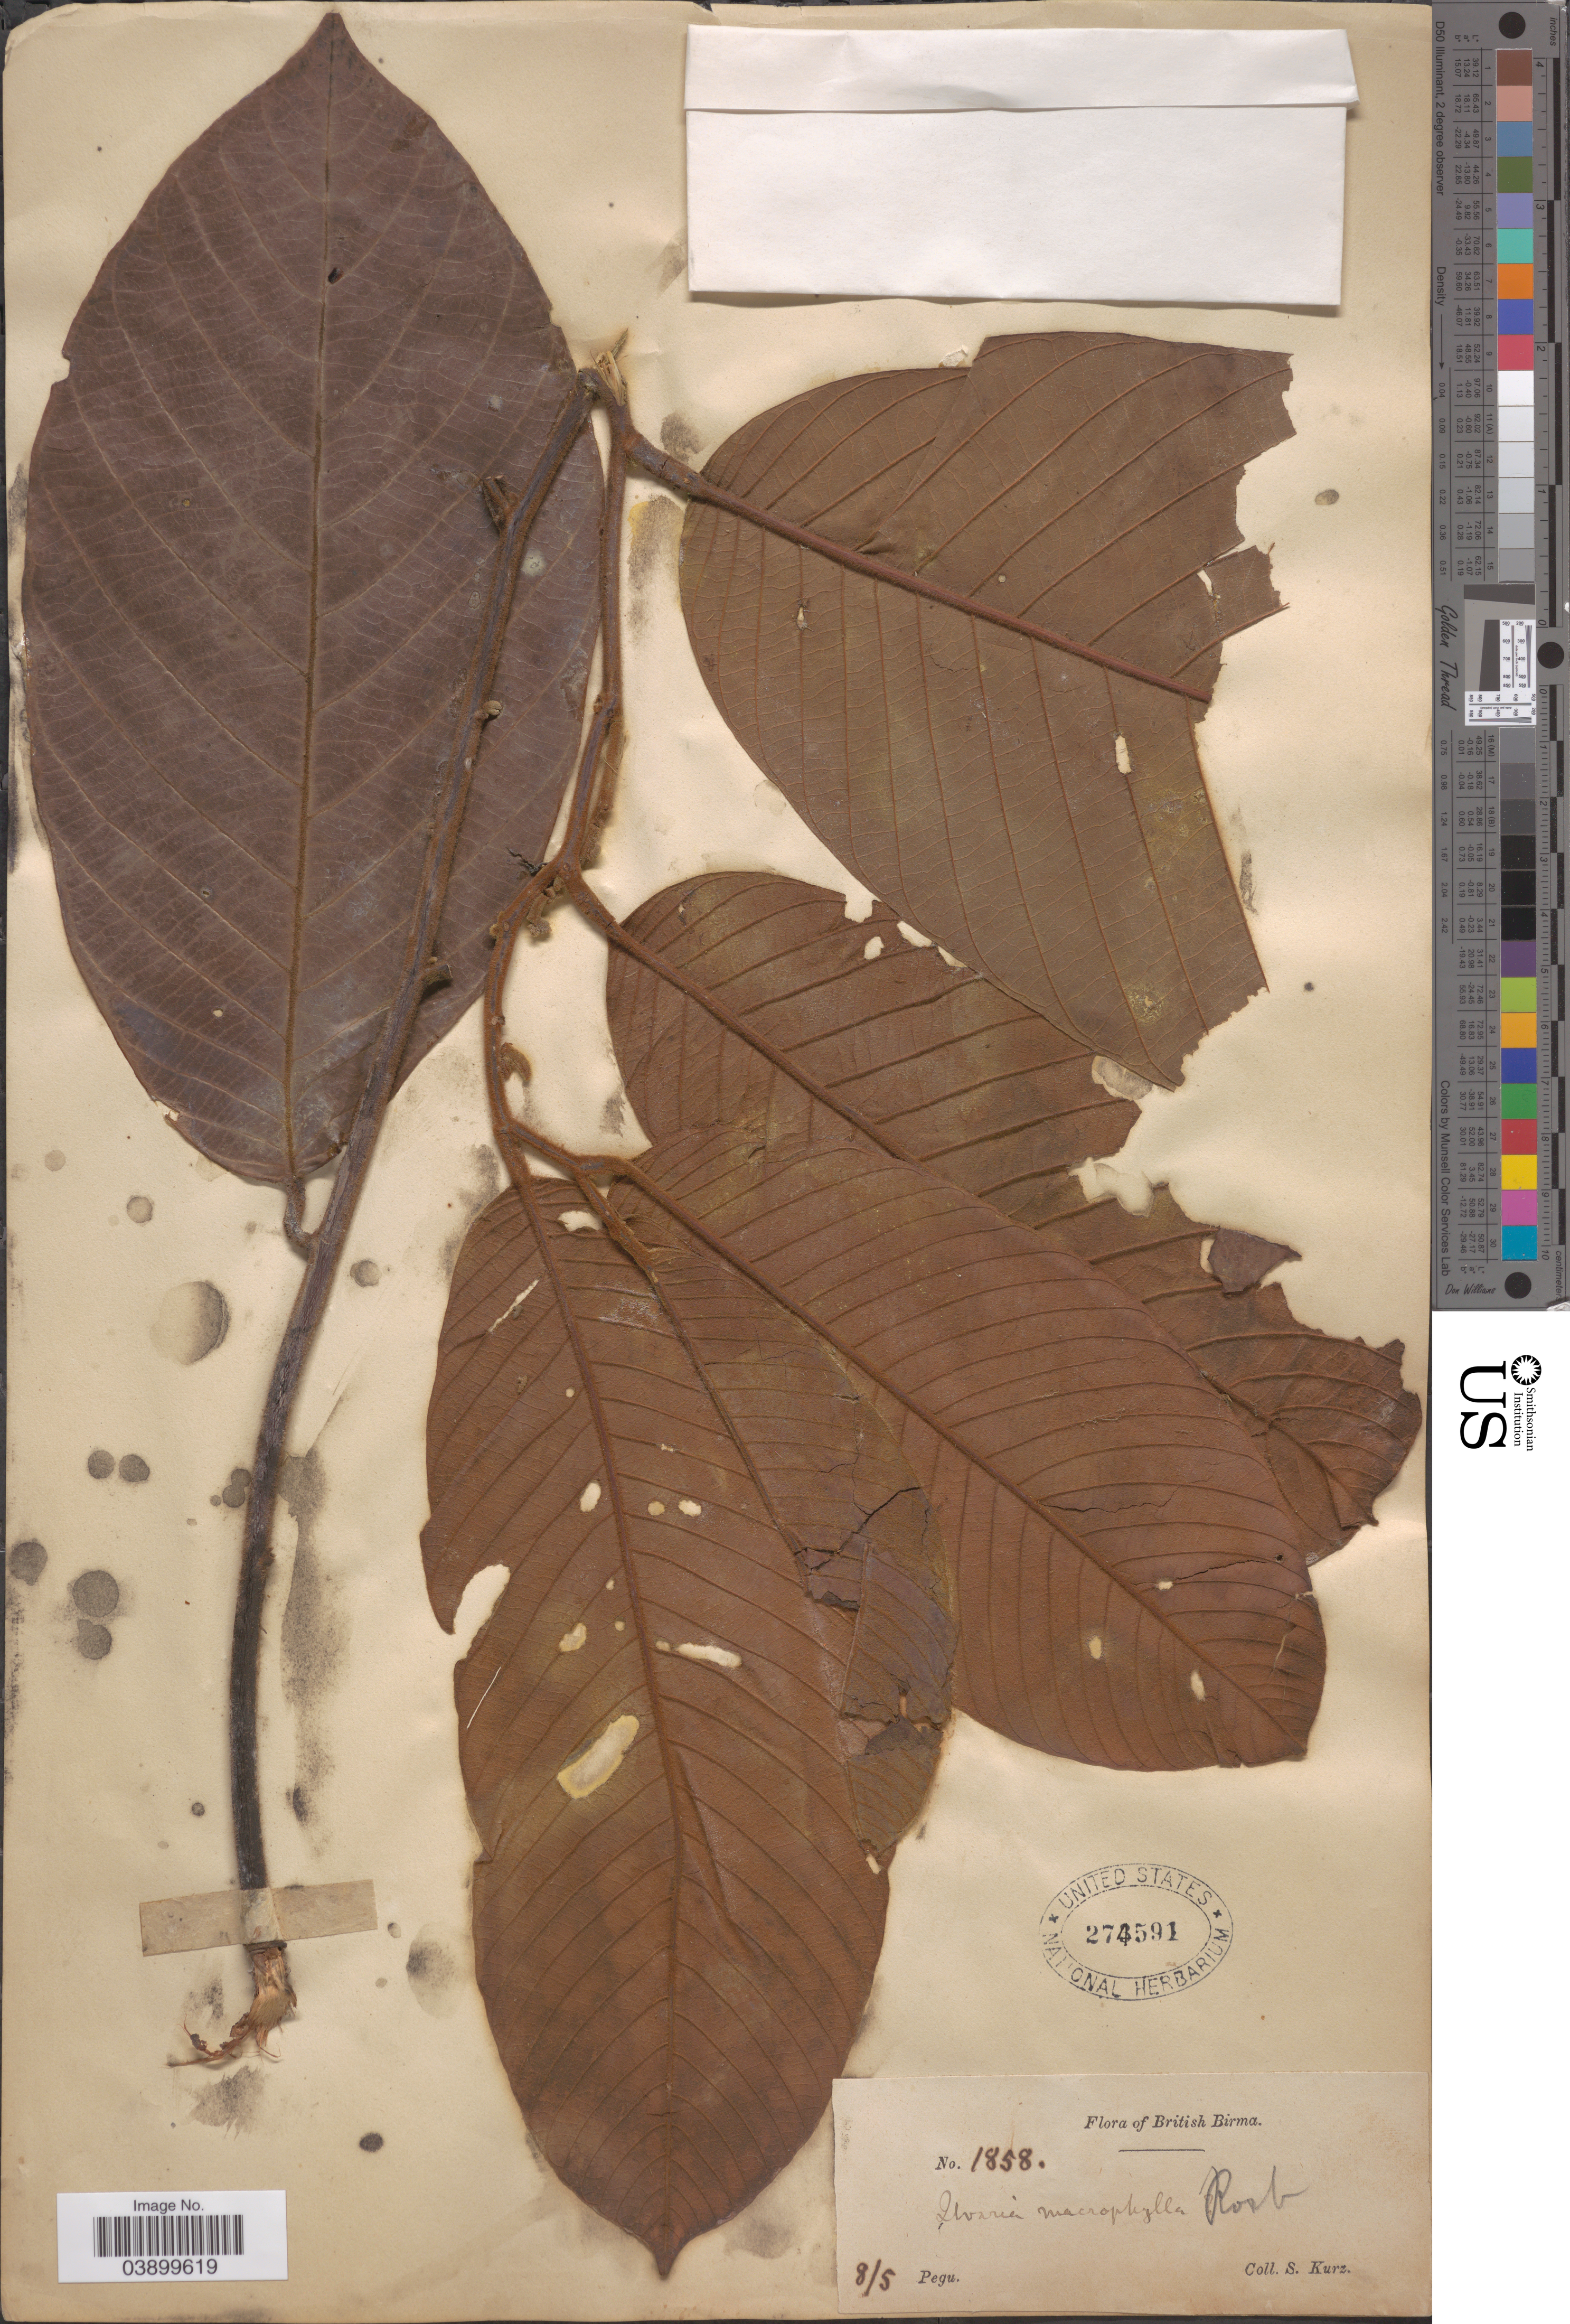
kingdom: Plantae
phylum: Tracheophyta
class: Magnoliopsida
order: Magnoliales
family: Annonaceae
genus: Uvaria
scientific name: Uvaria macrophylla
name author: Roxb.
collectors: S. Kurz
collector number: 1858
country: Myanmar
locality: British Birma. Pegu [unsure placement].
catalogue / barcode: US 274591